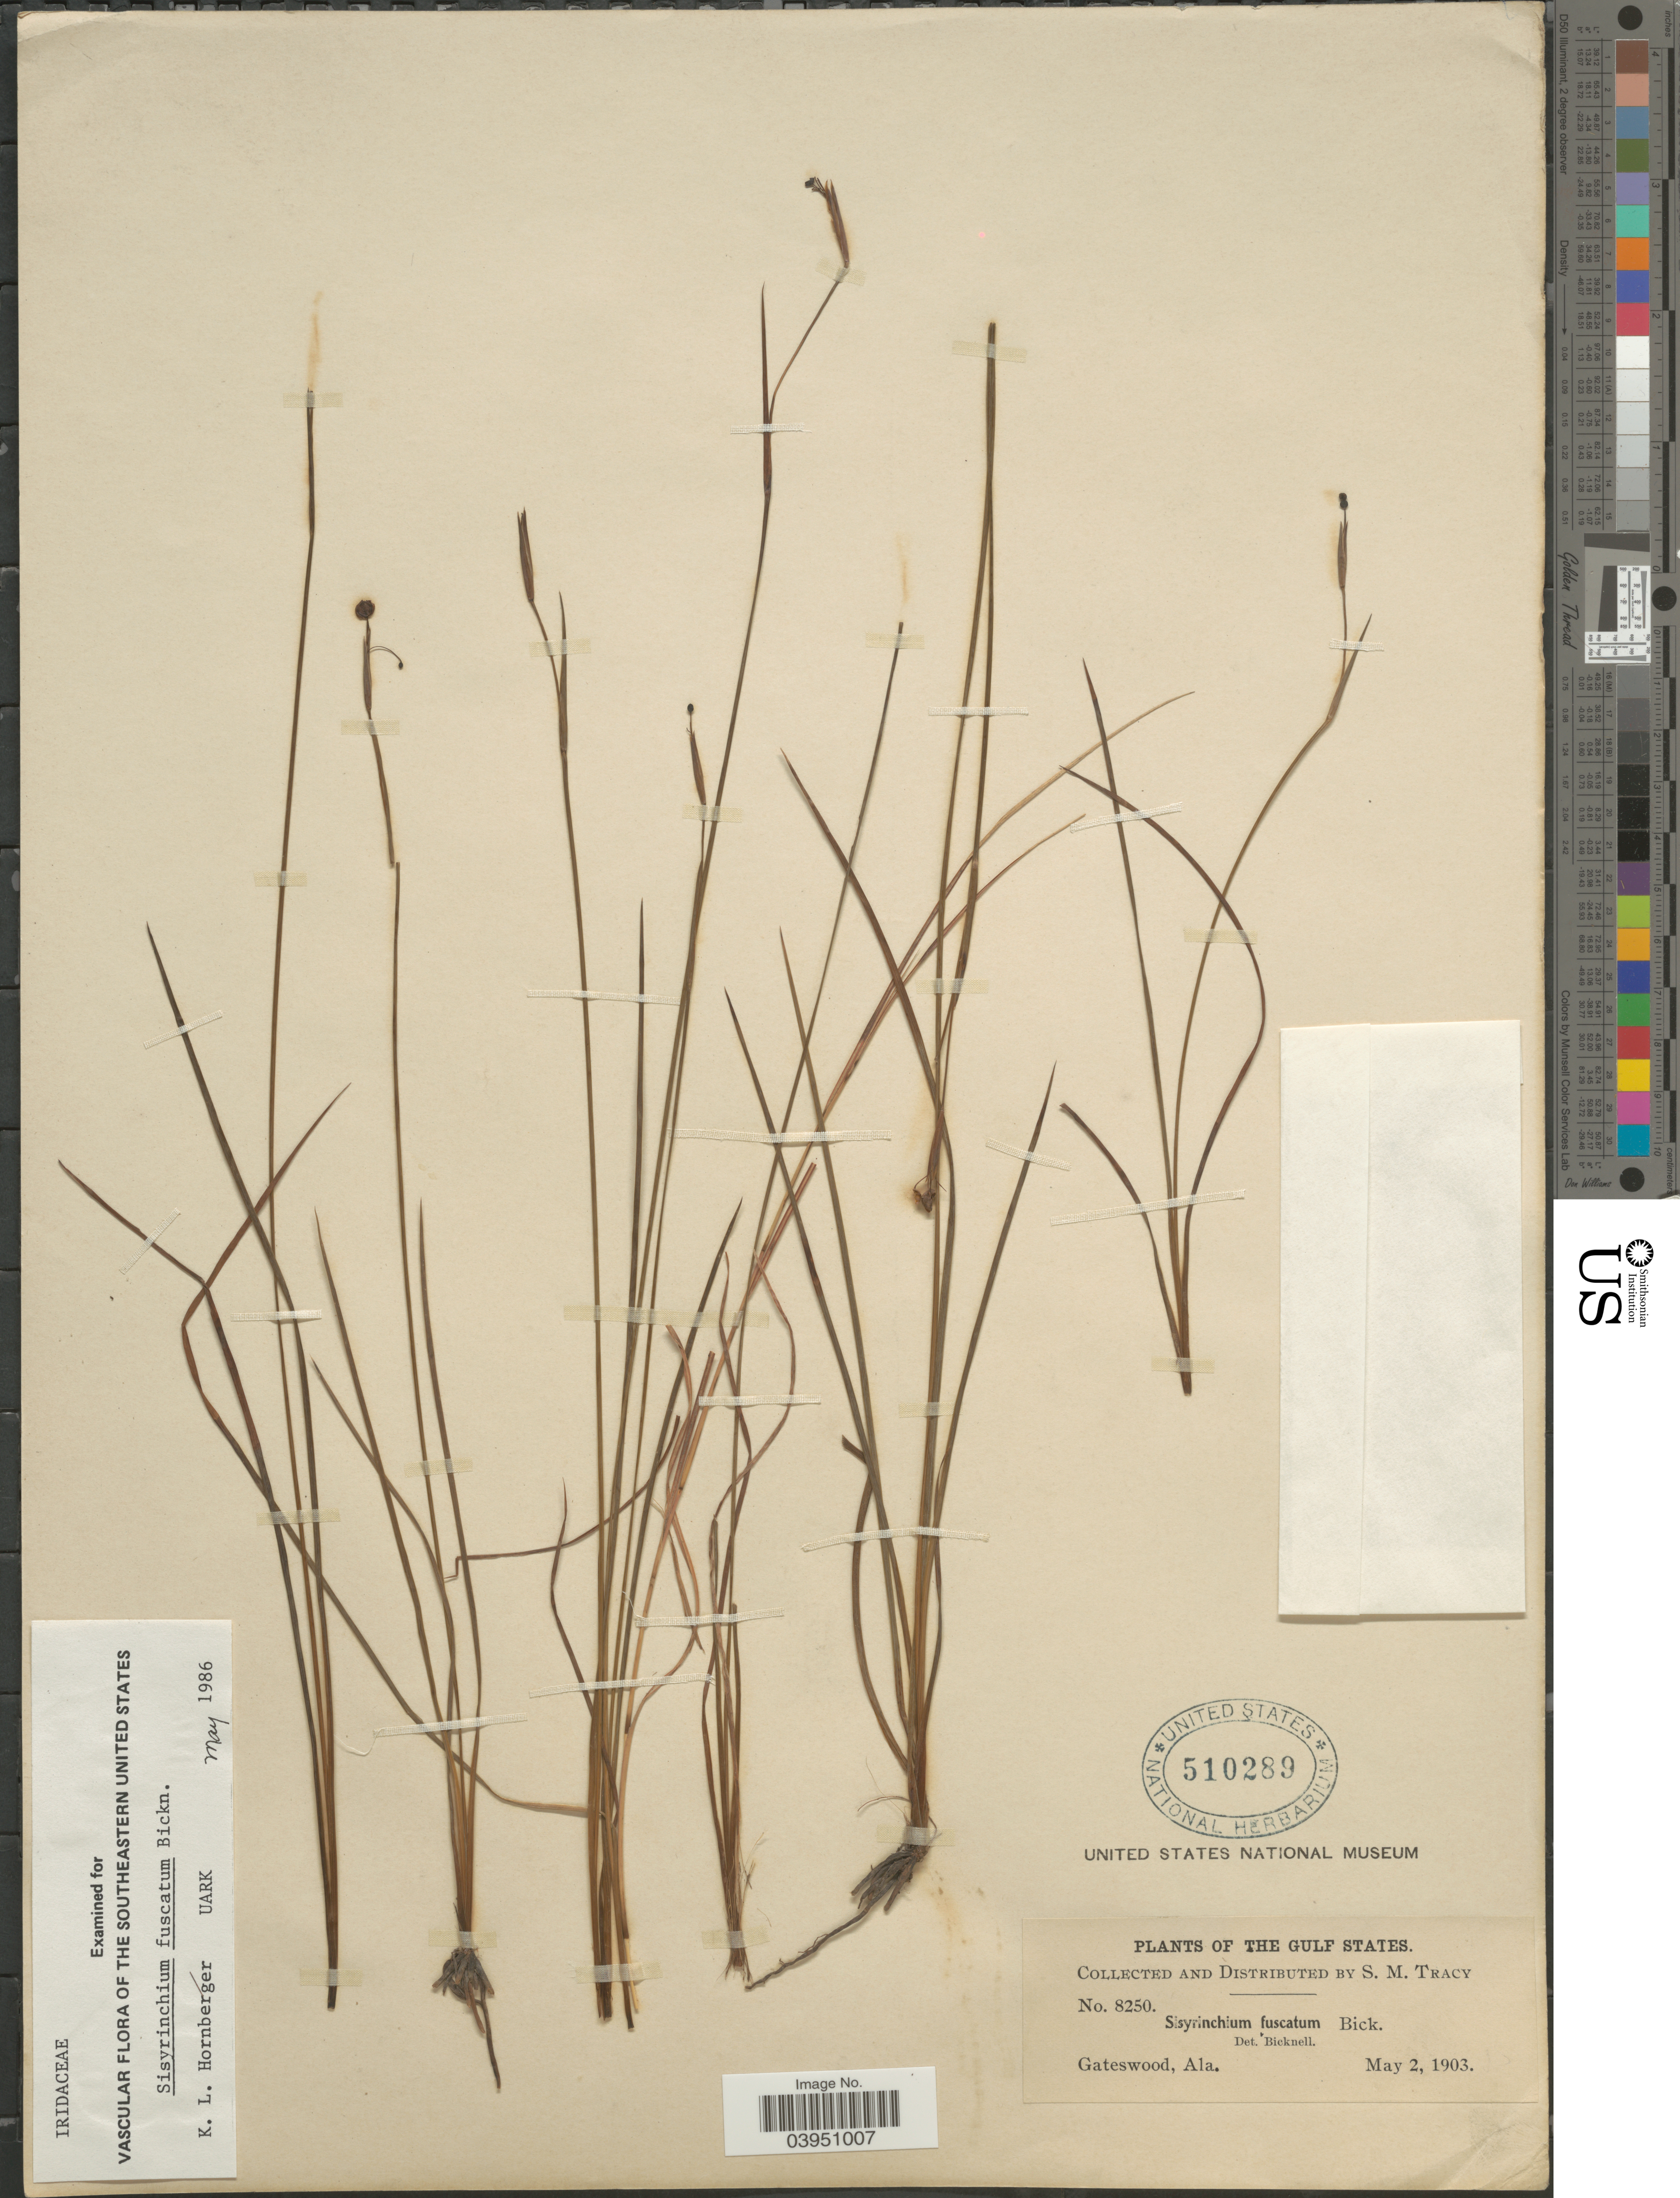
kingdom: Plantae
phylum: Tracheophyta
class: Liliopsida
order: Asparagales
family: Iridaceae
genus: Sisyrinchium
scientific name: Sisyrinchium fuscatum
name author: E.P. Bicknell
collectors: S. M. Tracy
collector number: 8250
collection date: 1903-05-02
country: United States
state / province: Alabama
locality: The Gulf States. Gateswood.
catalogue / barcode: US 510289